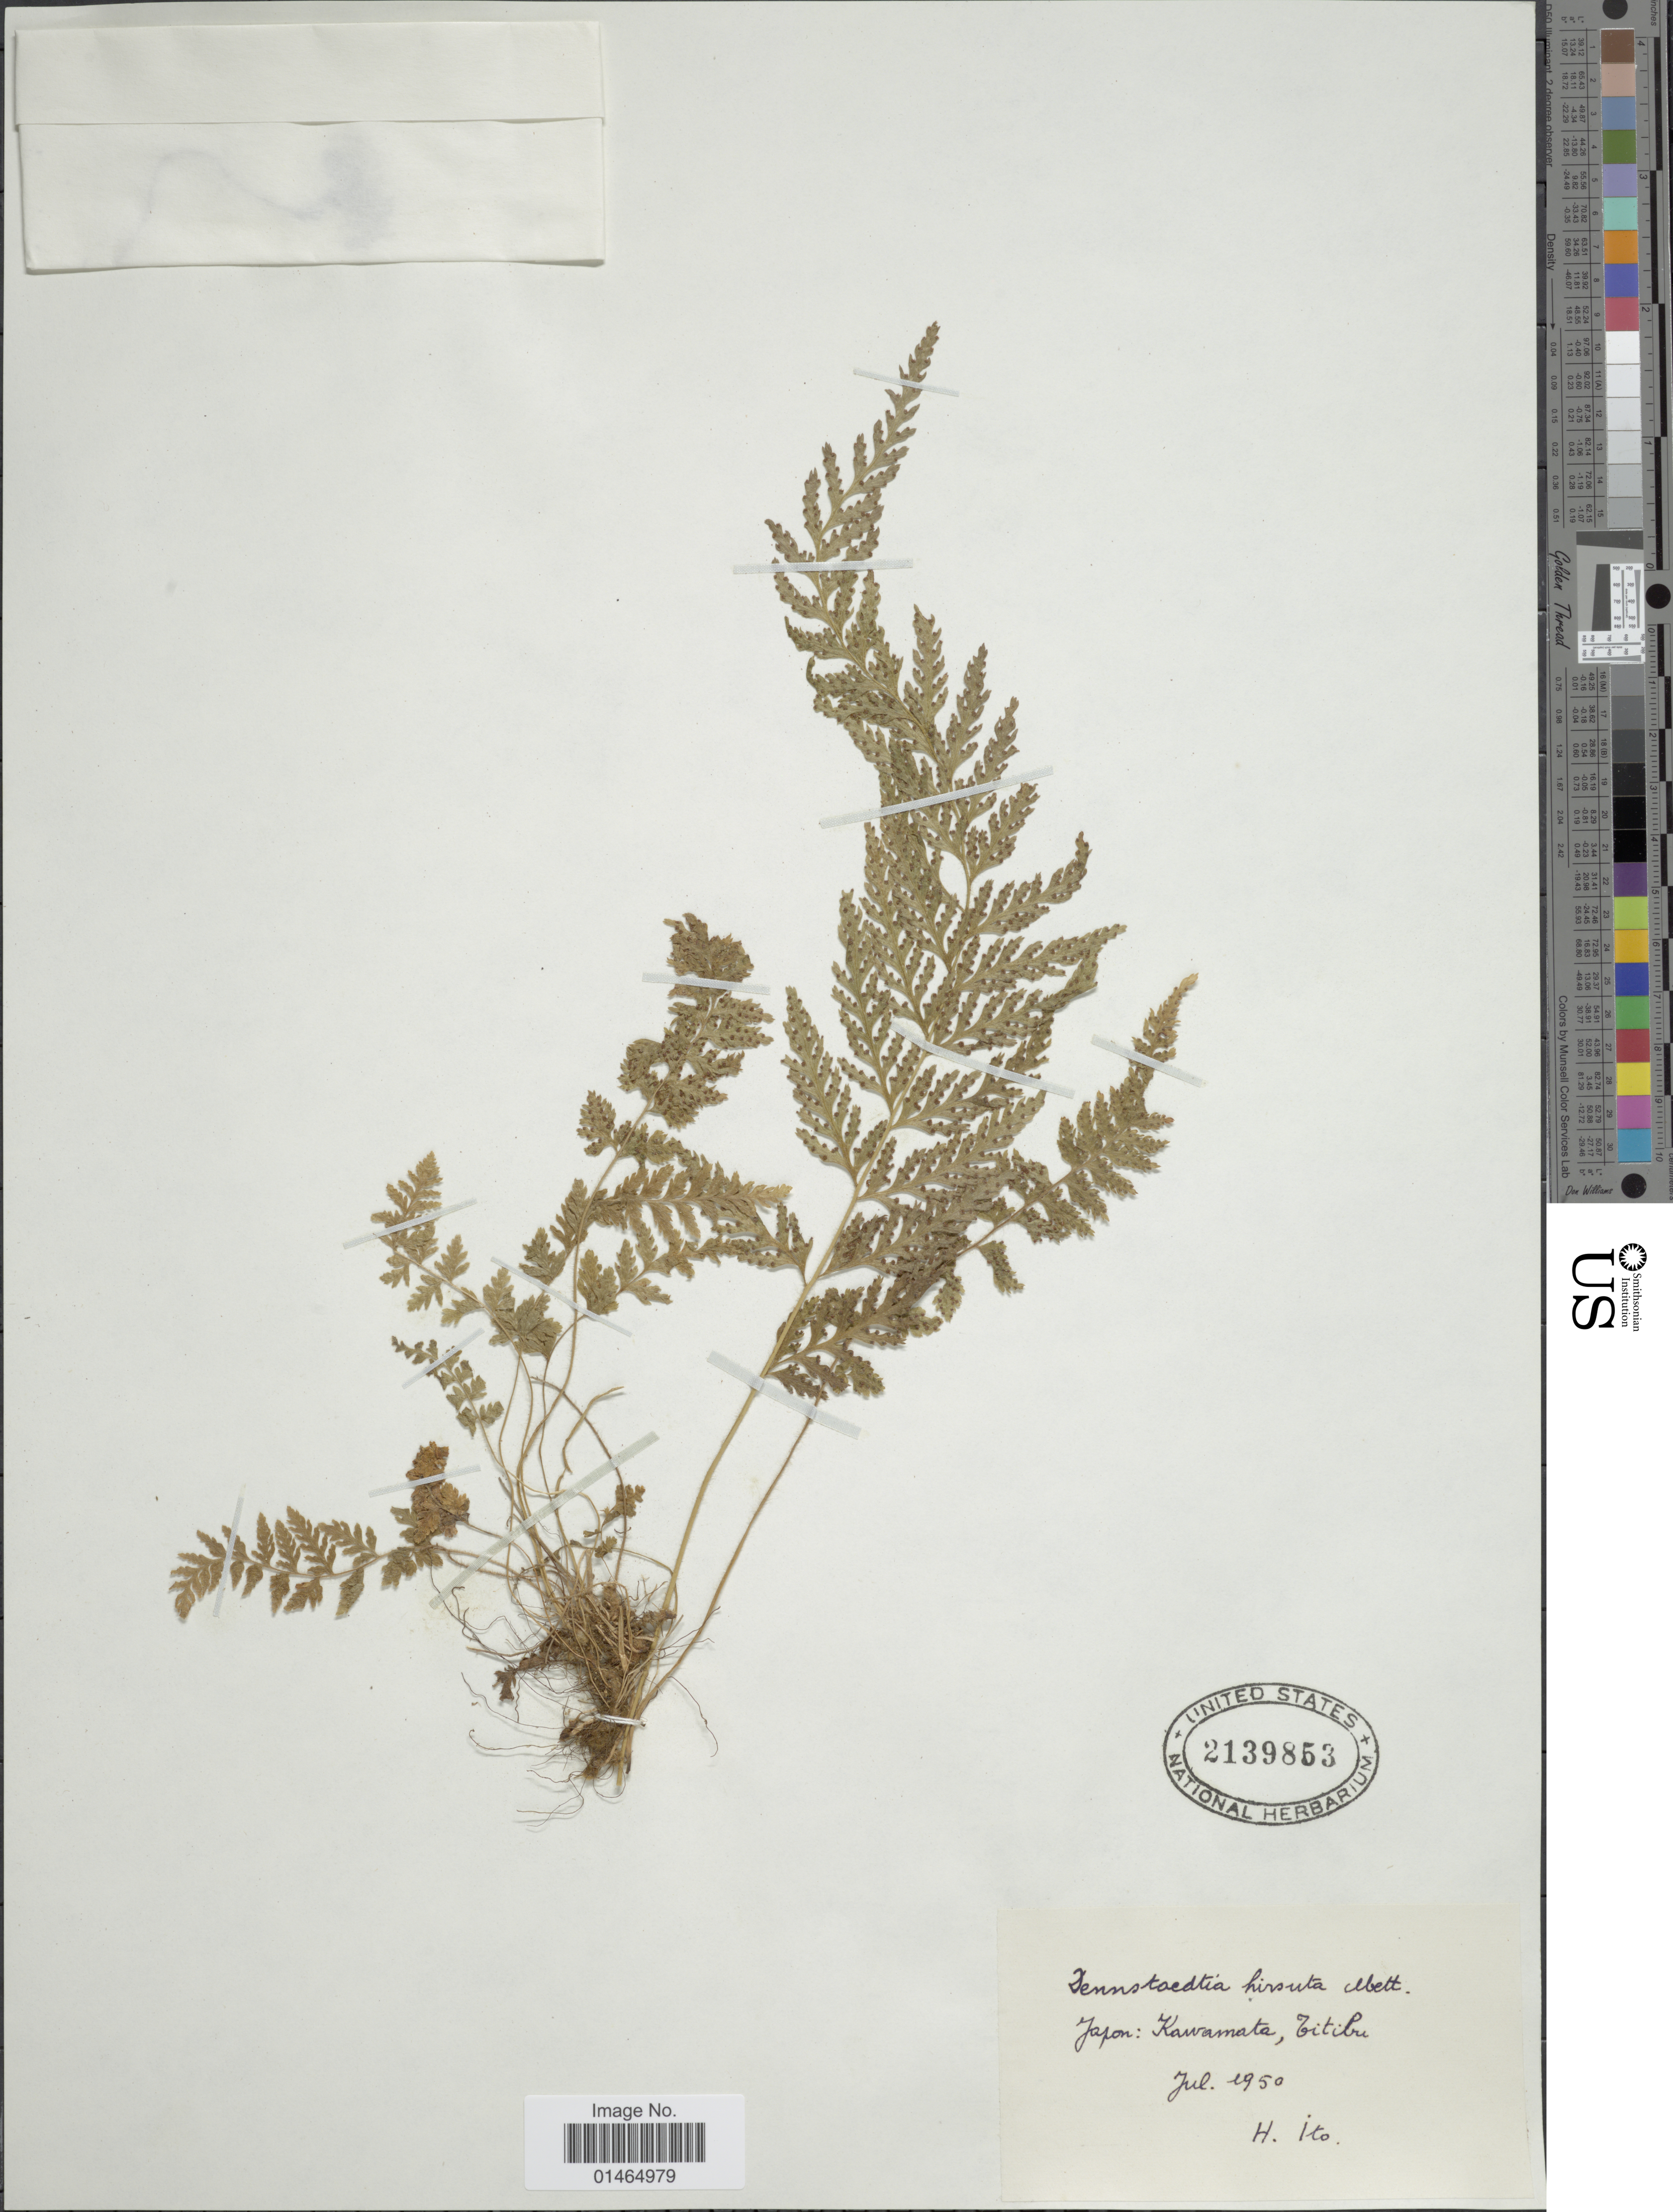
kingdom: Plantae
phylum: Tracheophyta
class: Polypodiopsida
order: Polypodiales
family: Dennstaedtiaceae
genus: Dennstaedtia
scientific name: Dennstaedtia hirsuta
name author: (Sw.) Mett. ex Miq.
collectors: H. Itô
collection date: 1950-07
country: Japan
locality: Japon: Kawamata, Citibu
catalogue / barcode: US 2139853